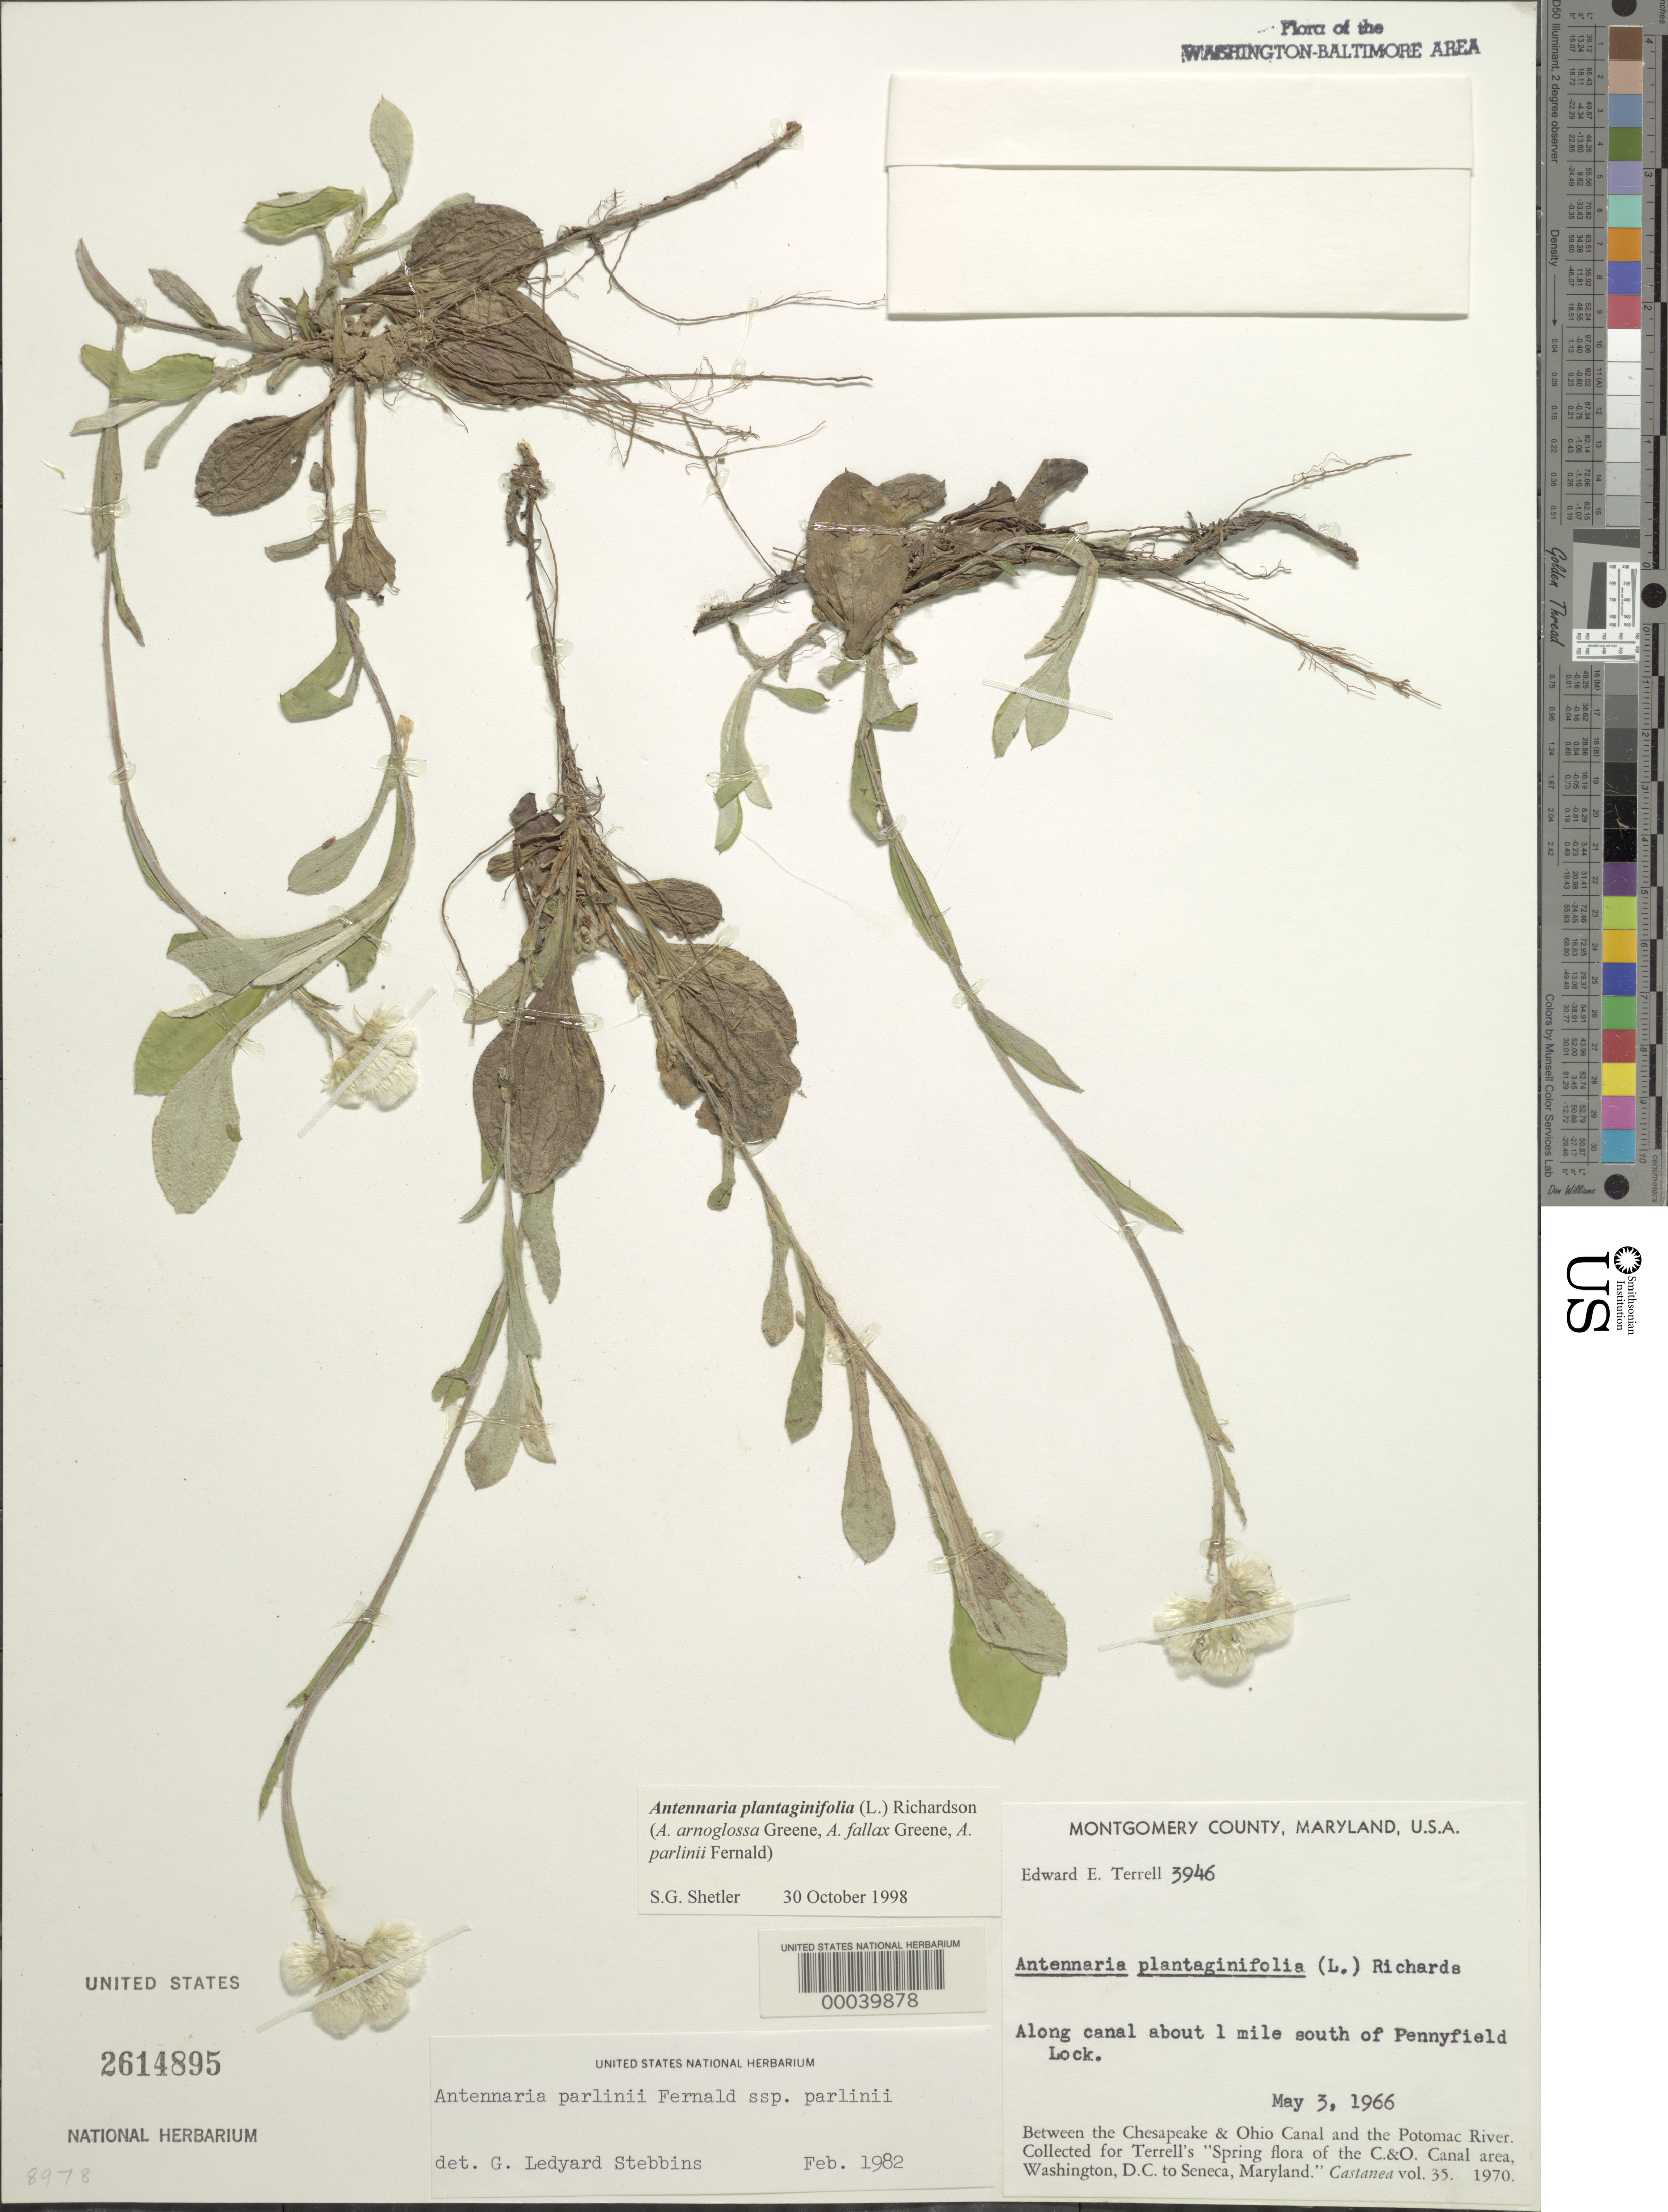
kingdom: Plantae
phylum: Tracheophyta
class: Magnoliopsida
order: Asterales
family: Asteraceae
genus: Antennaria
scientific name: Antennaria plantaginifolia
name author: (L.) Richardson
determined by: Stebbins, G. L.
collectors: E. E. Terrell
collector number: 3946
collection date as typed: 03 May 1966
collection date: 1966-05-03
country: United States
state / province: Maryland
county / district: Montgomery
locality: Canal south of Pennyfield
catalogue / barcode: US 2614895